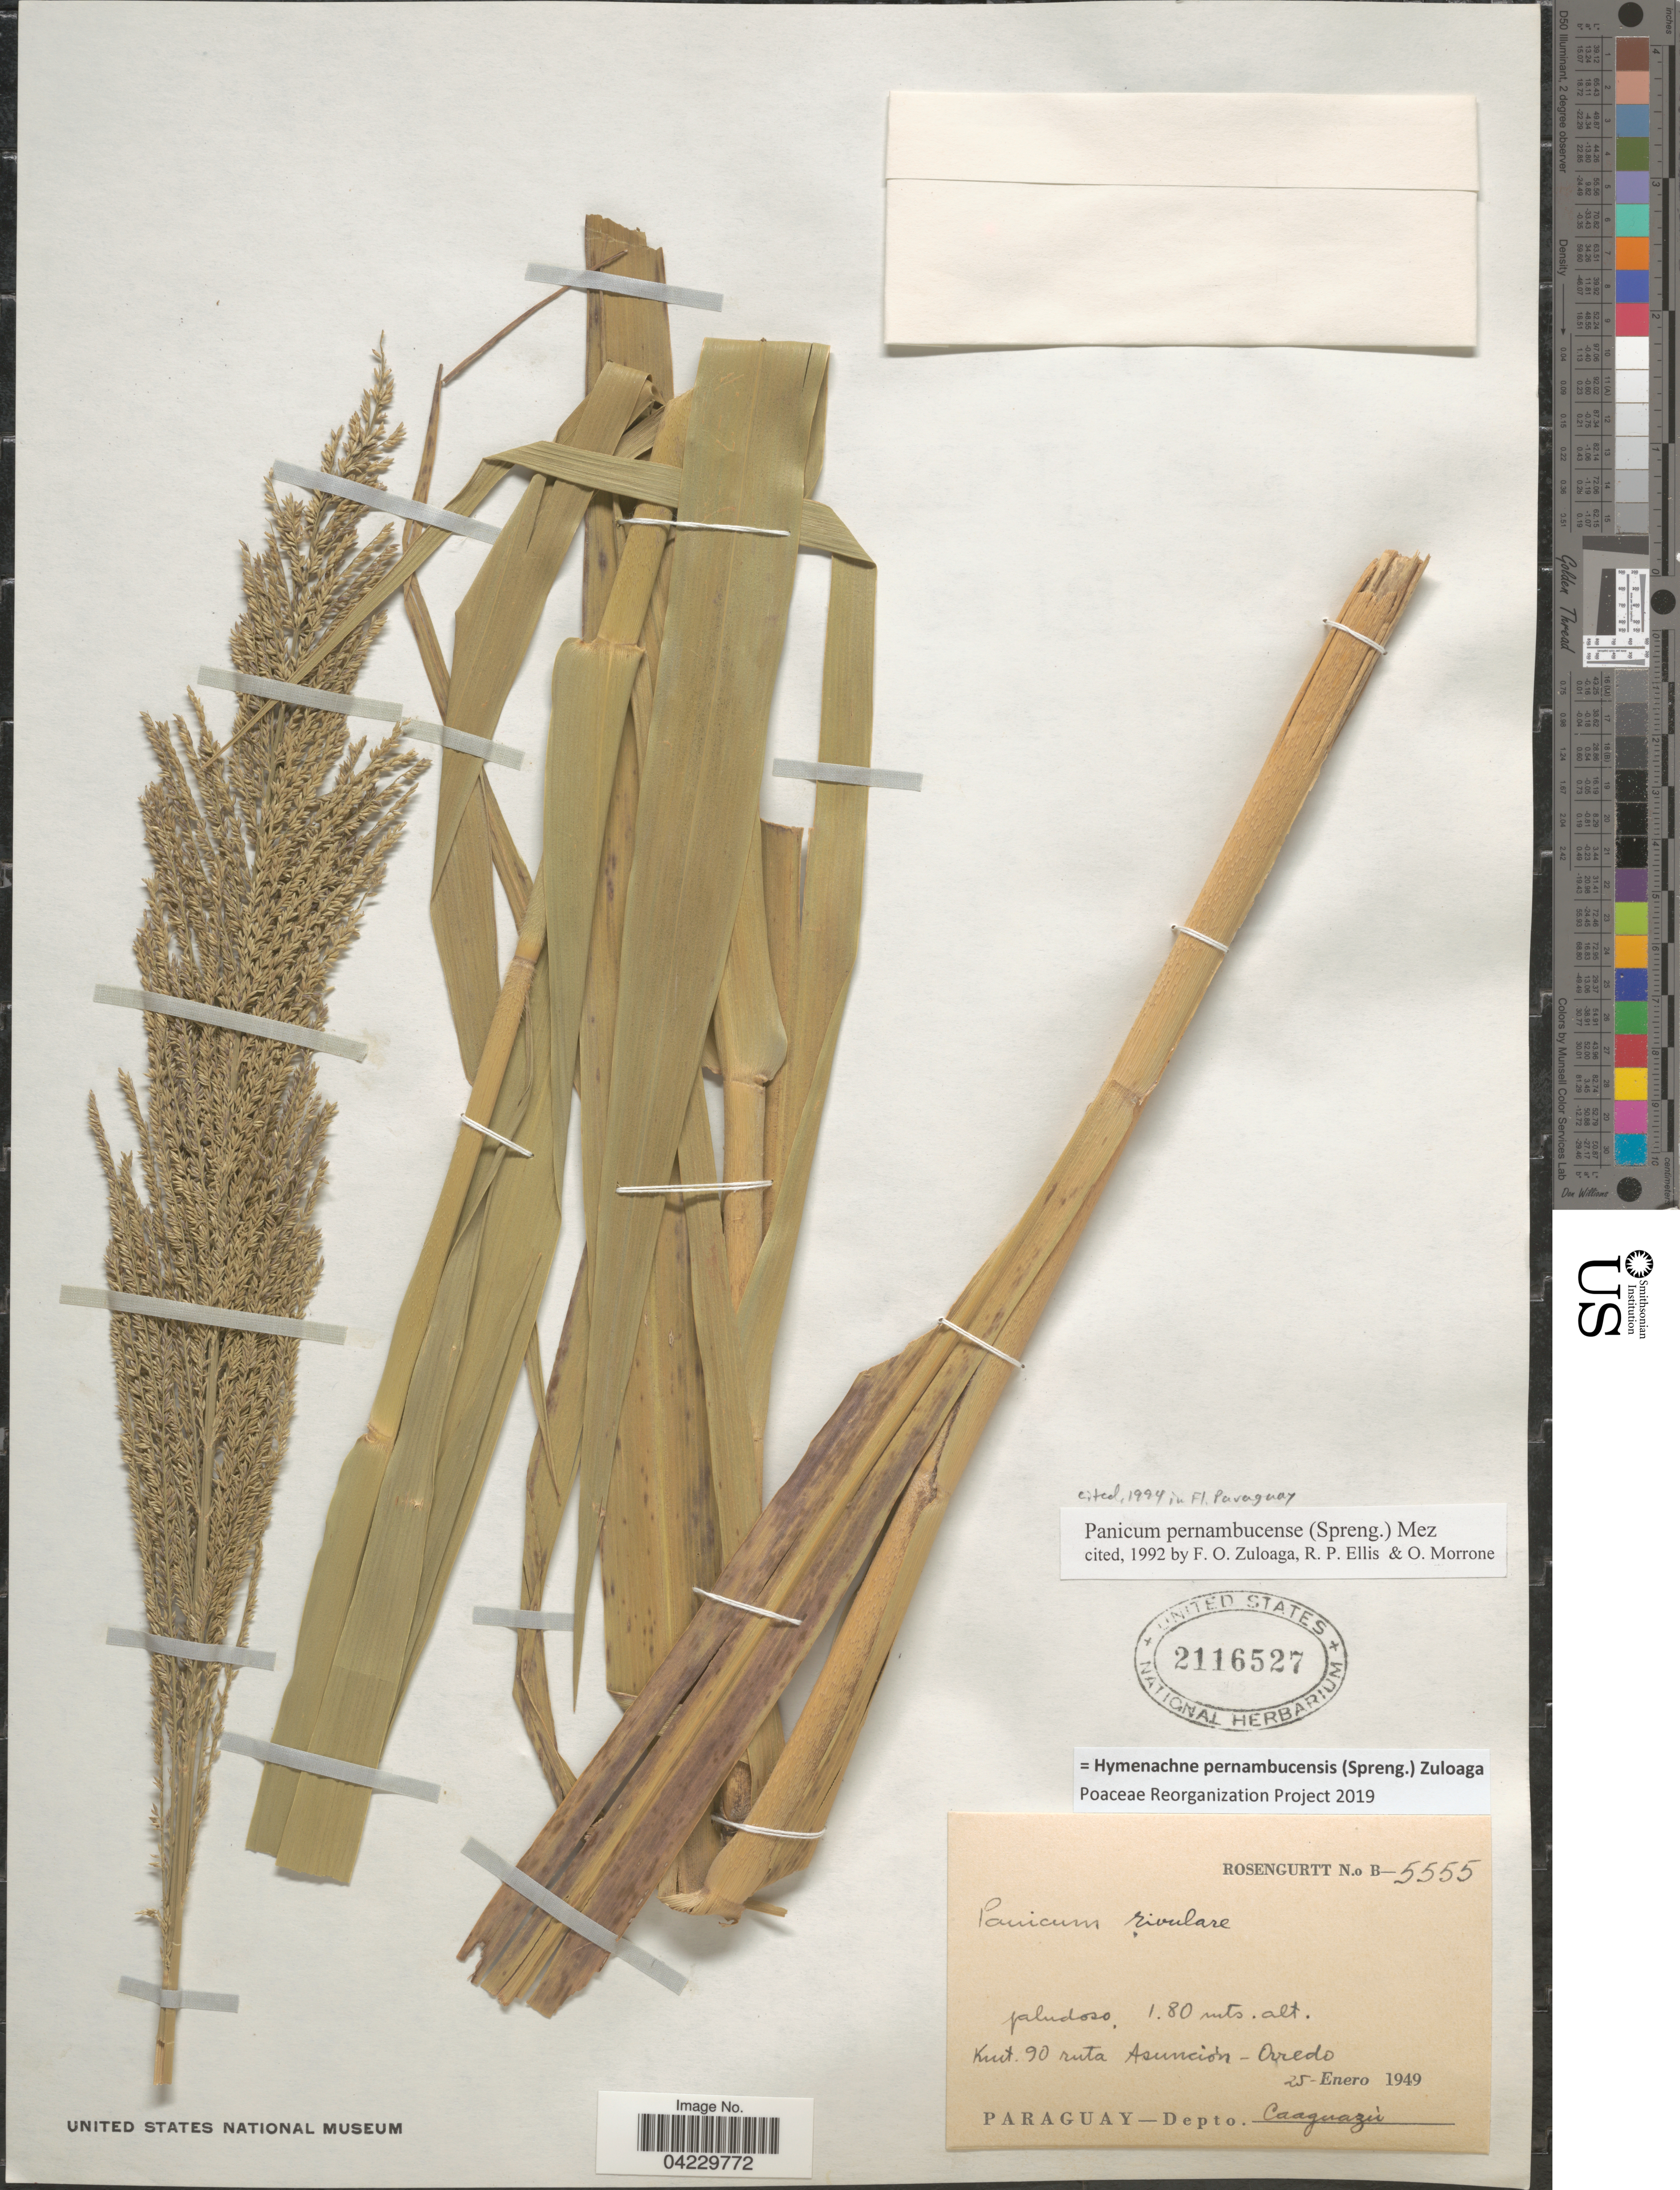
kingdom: Plantae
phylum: Tracheophyta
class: Liliopsida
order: Poales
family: Poaceae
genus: Hymenachne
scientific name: Hymenachne pernambucensis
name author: (Spreng.) Zuloaga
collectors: Rosengurtt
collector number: B-5555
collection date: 1949-01-25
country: Paraguay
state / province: Caaguazu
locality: Kmt. 90 ruta Asunción - Oviedo. Depto. Caaguazú.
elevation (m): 1.8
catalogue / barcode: US 2116527